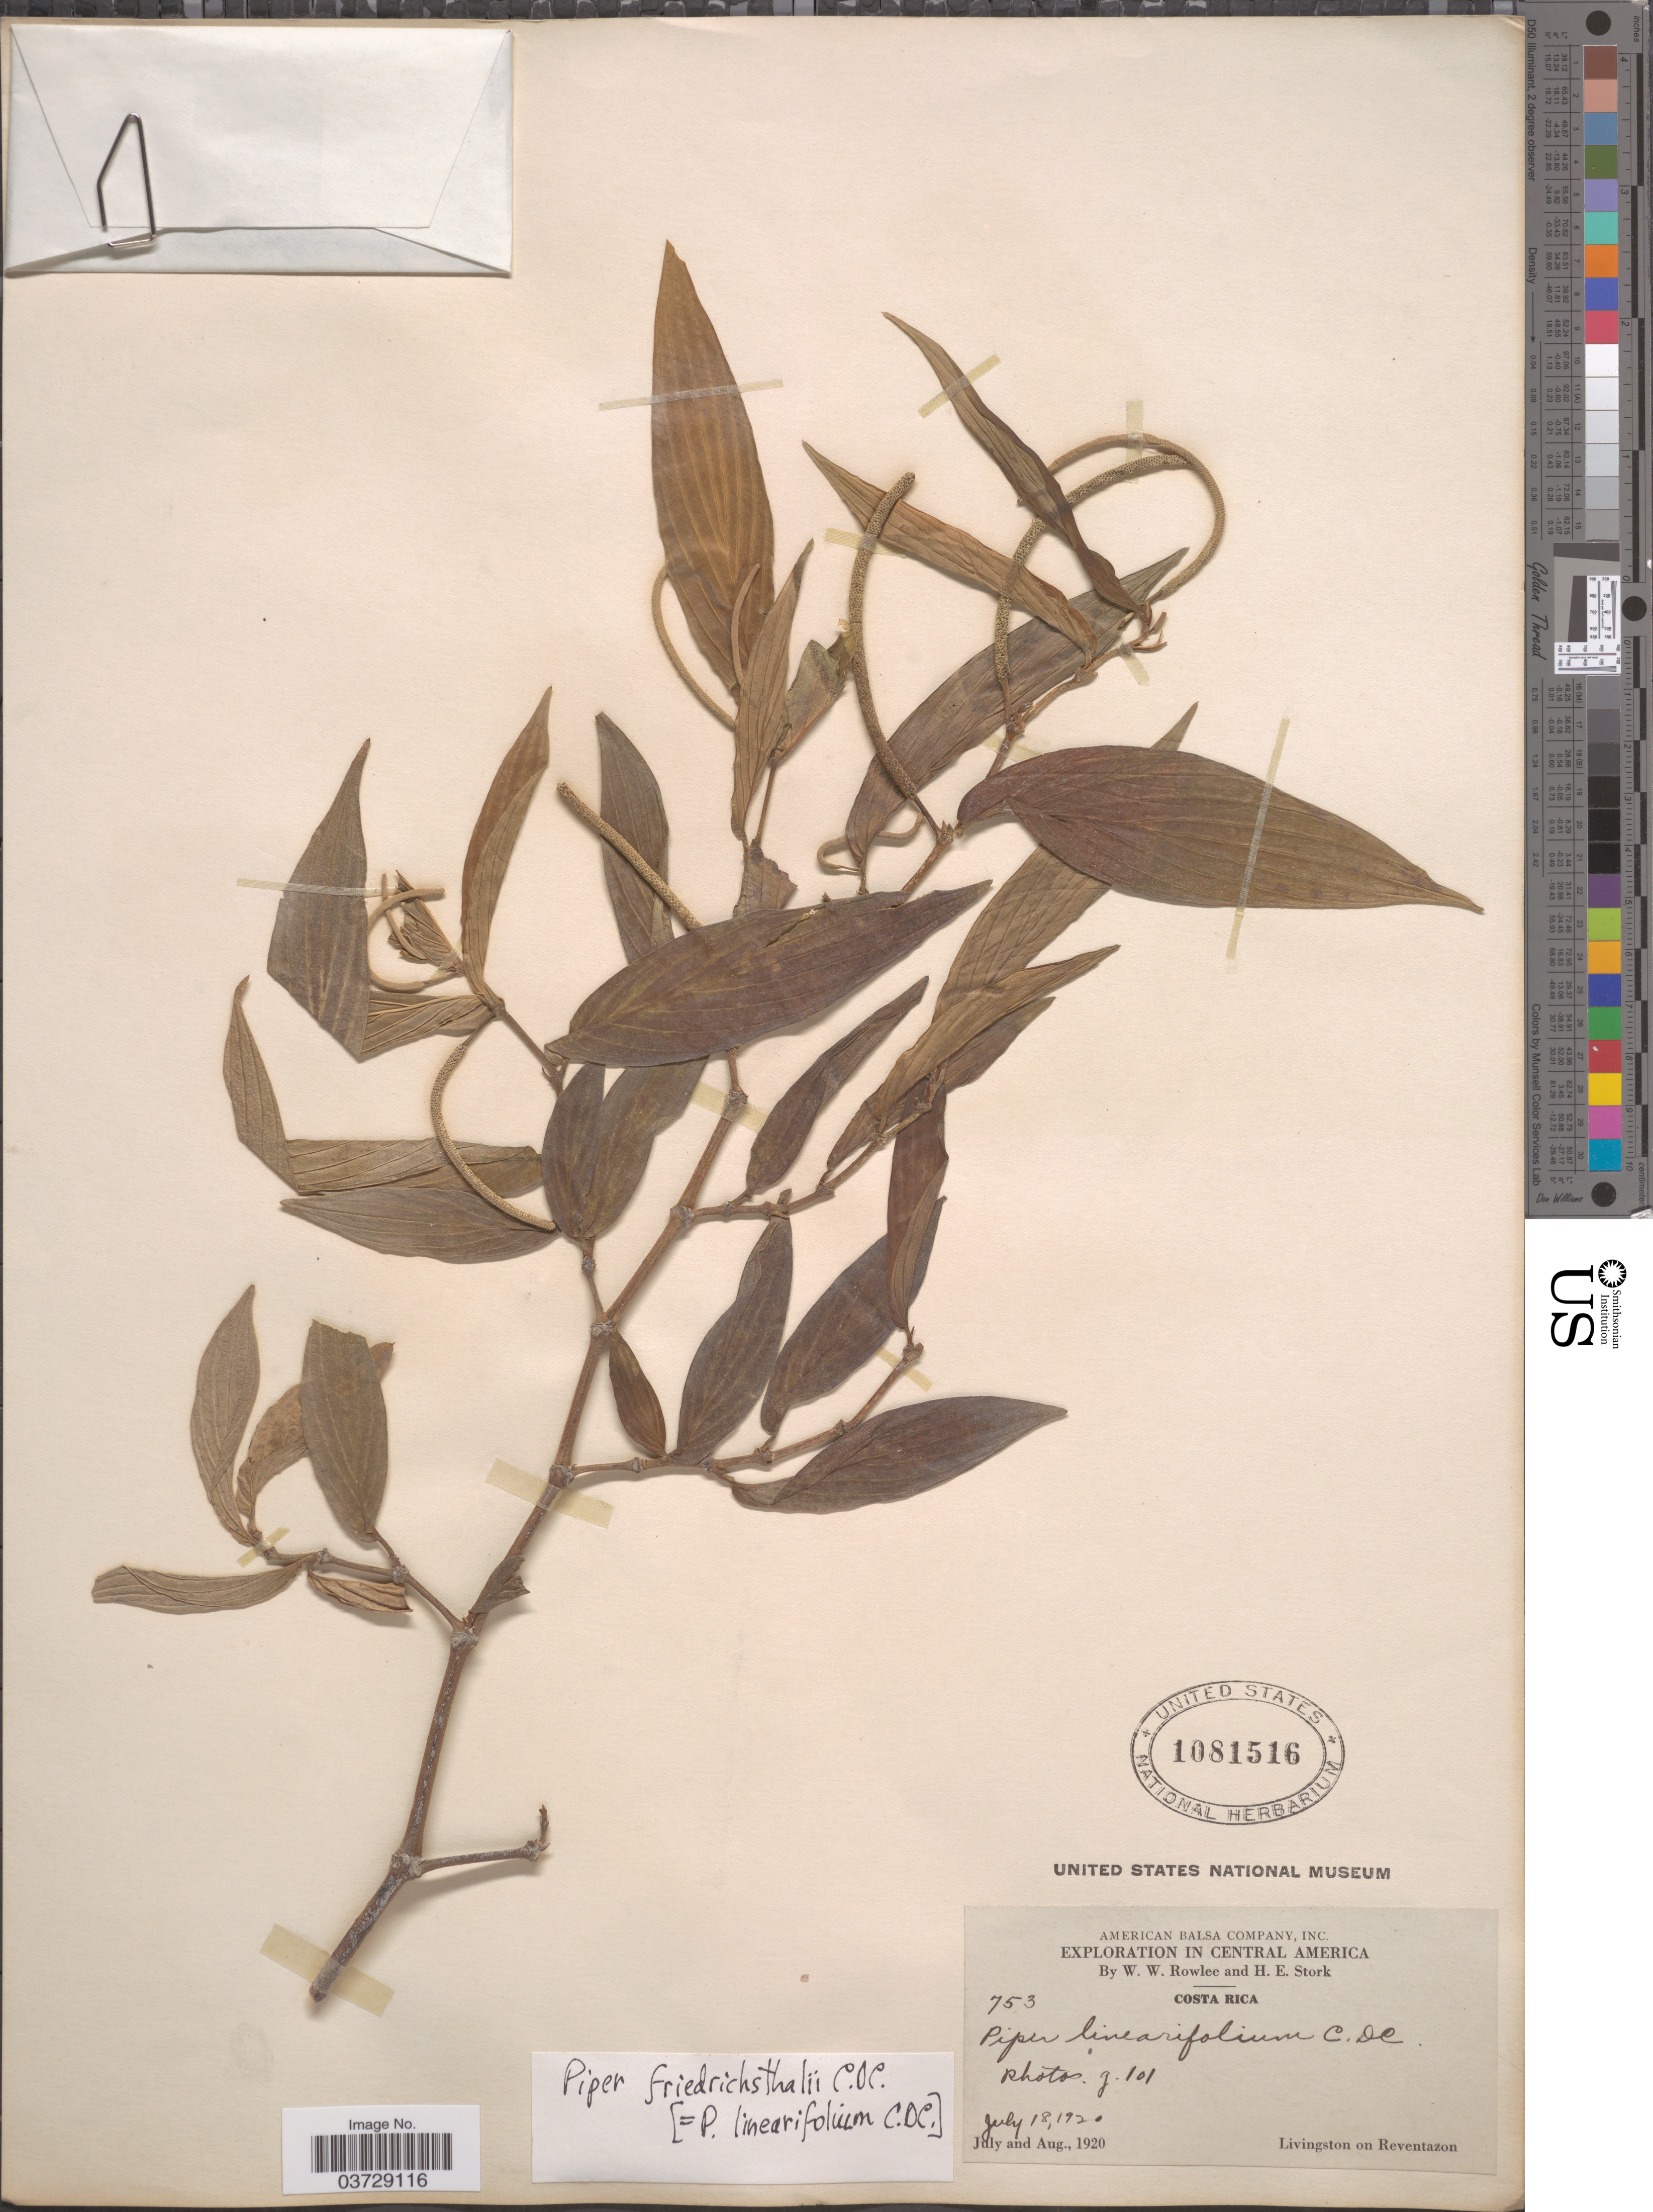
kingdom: Plantae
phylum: Tracheophyta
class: Magnoliopsida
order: Piperales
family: Piperaceae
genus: Piper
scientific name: Piper friedrichsthalii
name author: C. DC.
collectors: W. W. Rowlee & H. E. Stork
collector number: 753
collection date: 1920-07-18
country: Costa Rica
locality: Livingston on Reventazon.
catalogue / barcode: US 1081516